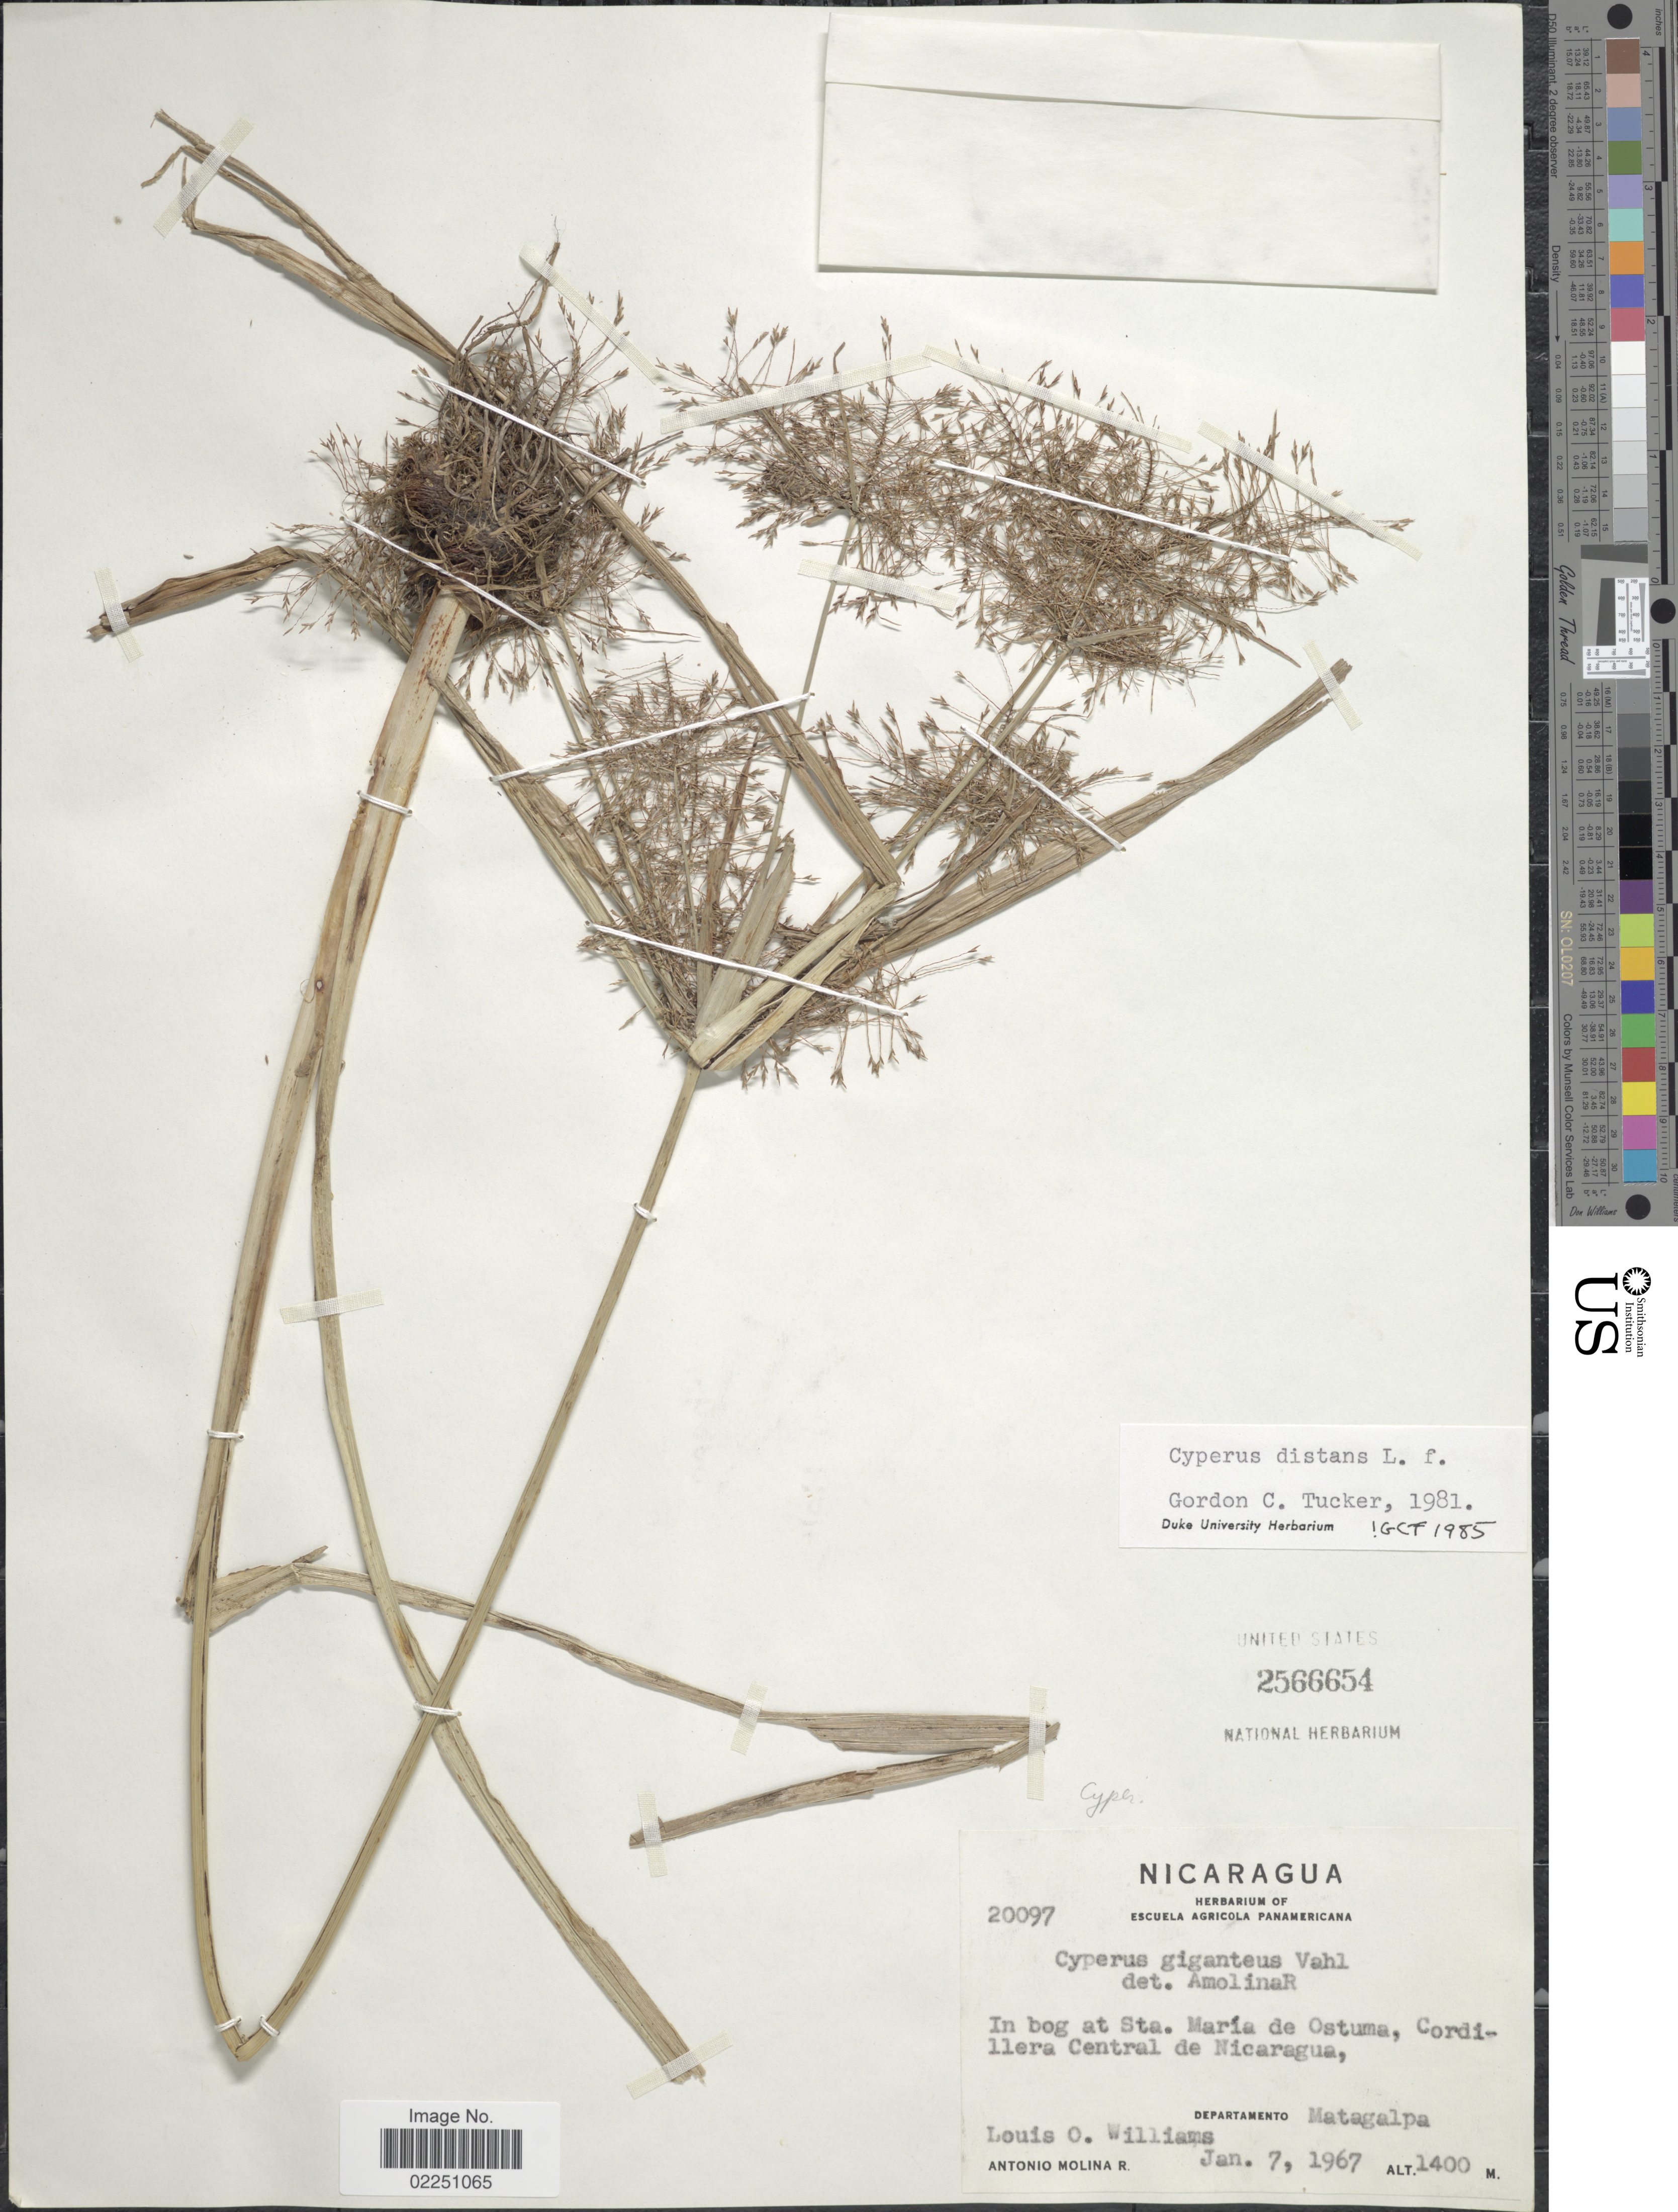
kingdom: Plantae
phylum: Tracheophyta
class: Liliopsida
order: Poales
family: Cyperaceae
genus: Cyperus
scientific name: Cyperus distans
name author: L. f.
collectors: L. O. Williams & A. Molina R.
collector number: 20097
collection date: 1967-01-07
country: Nicaragua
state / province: Matagalpa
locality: In bog at Sta. Maria de Ostuma, Cordillera Central de Nicaragua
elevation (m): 1400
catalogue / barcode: US 2566654